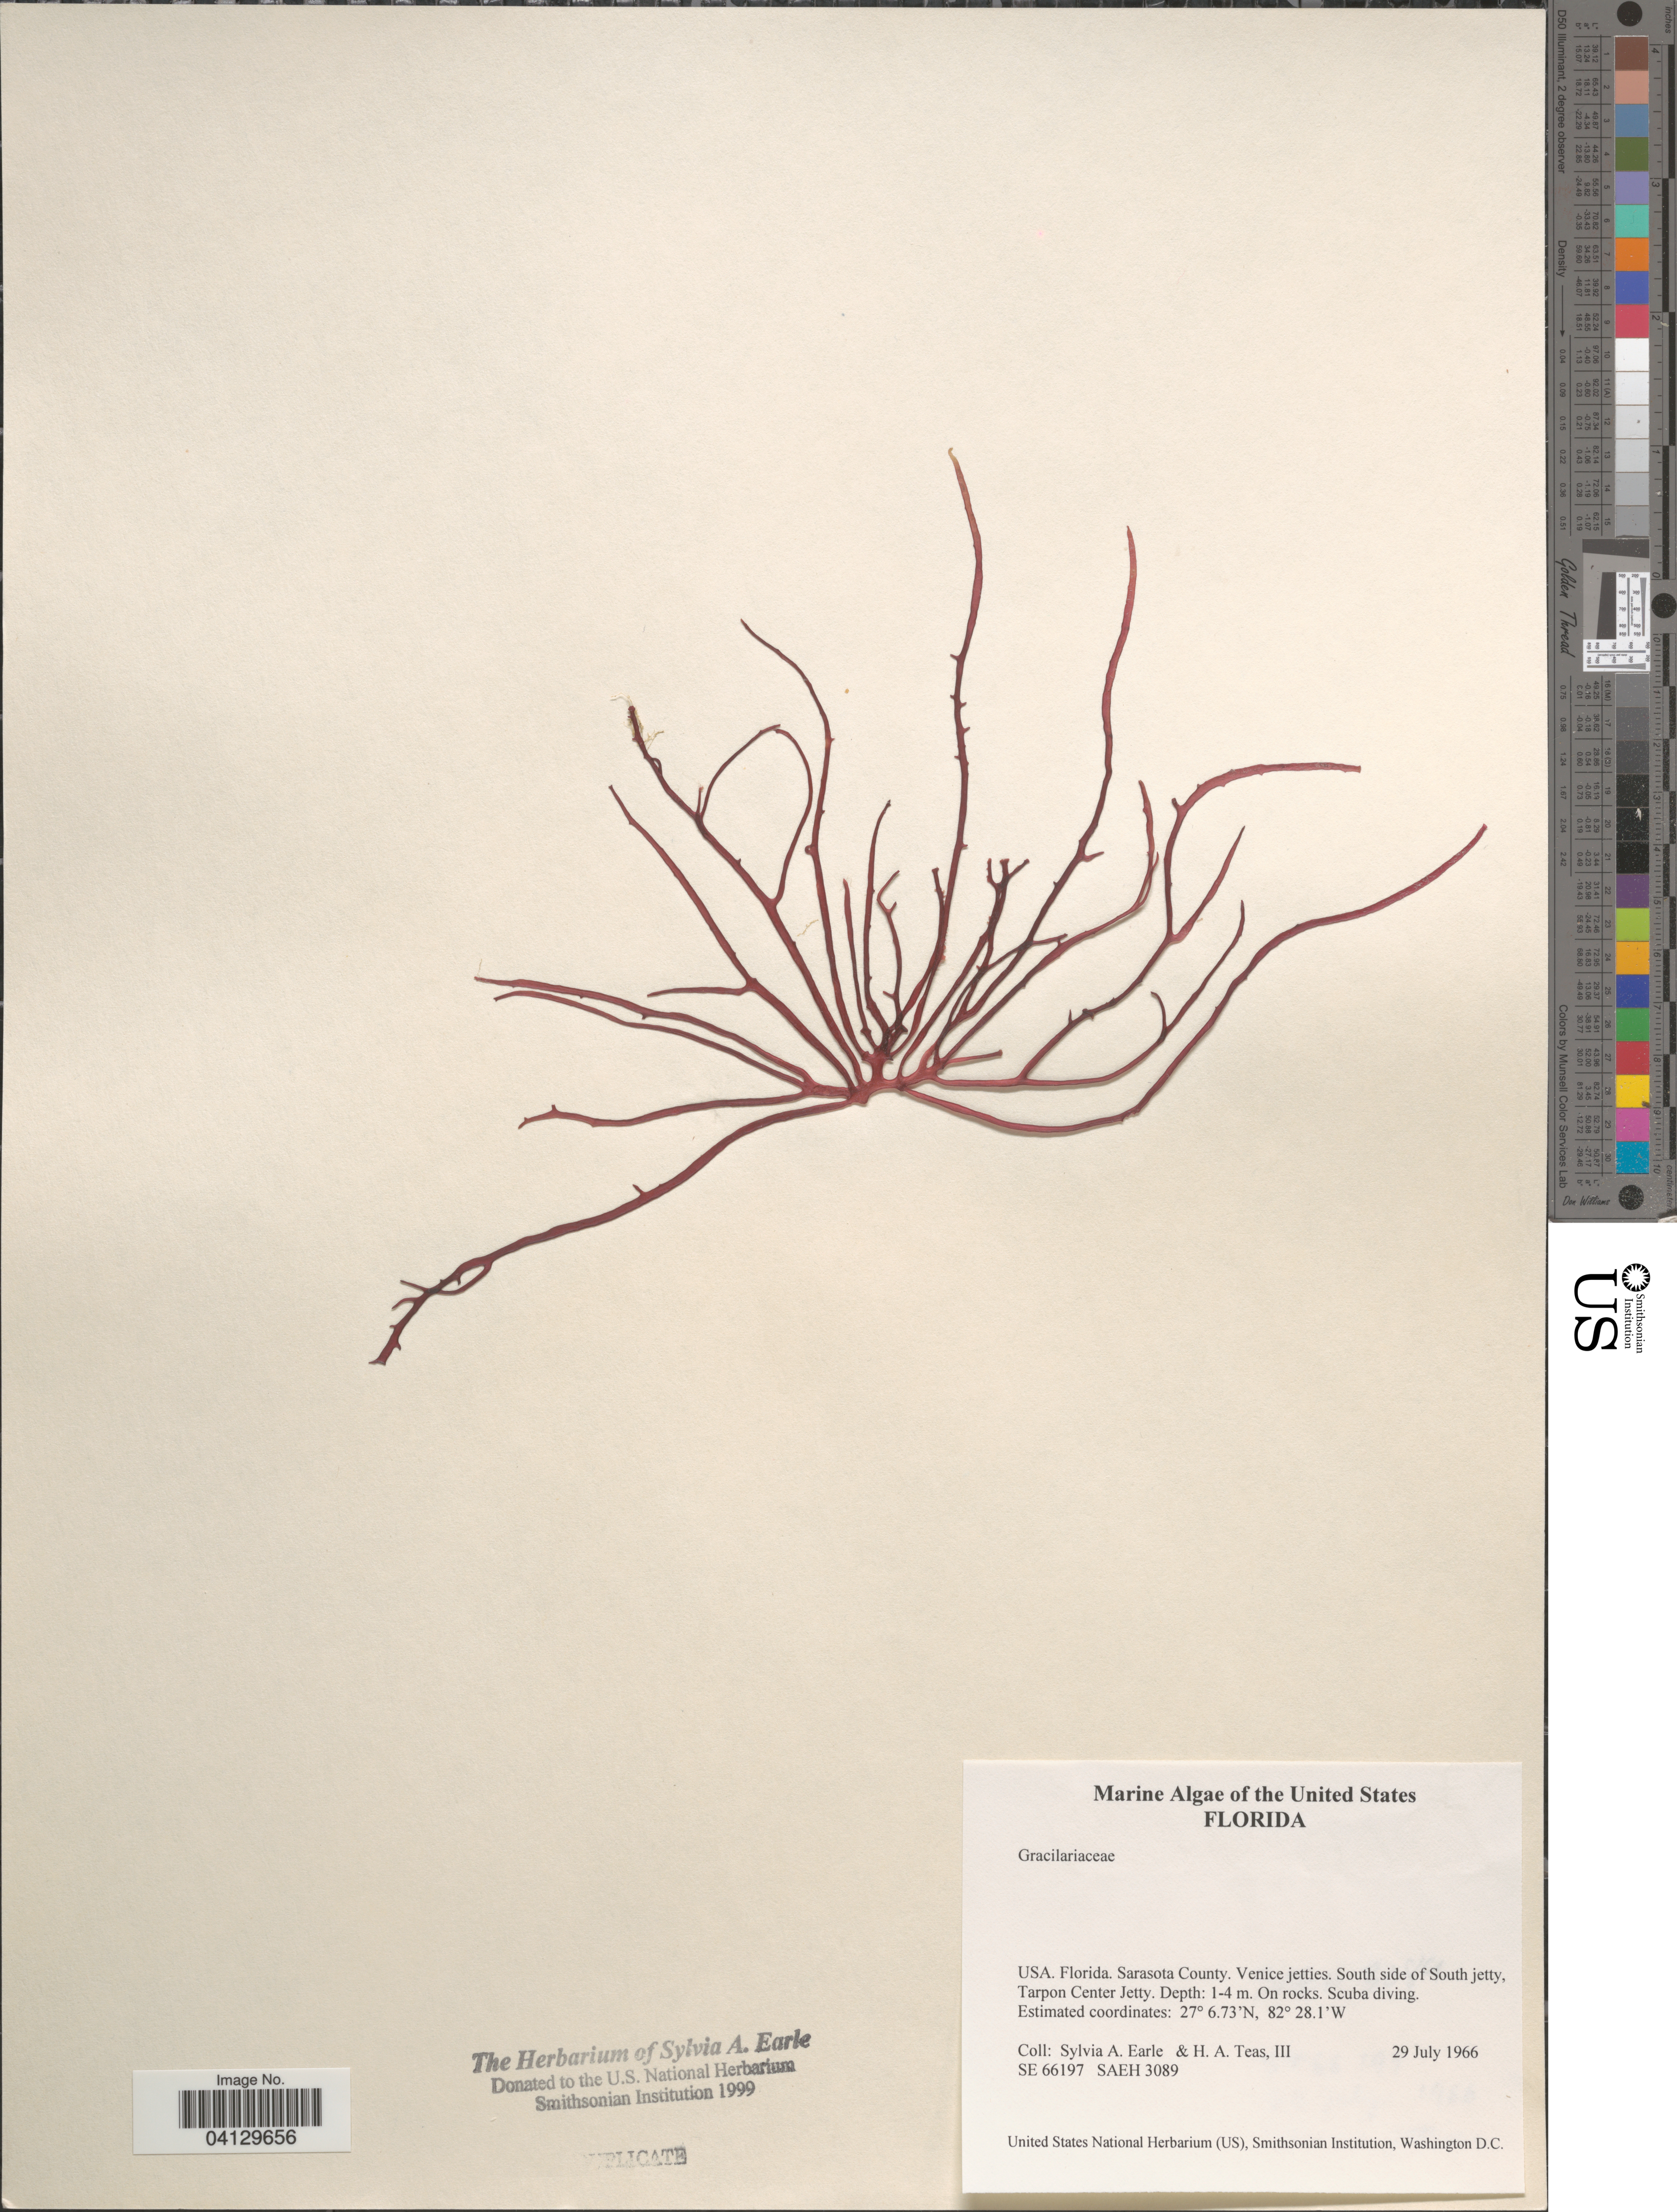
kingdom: Plantae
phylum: Rhodophyta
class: Florideophyceae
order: Corallinales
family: Corallinaceae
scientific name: Crustose Coralline Algae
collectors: S. A. Earle & H. Teas III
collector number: SE66197/SAEH3089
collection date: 1966-07-29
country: United States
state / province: Florida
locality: Sarasota County. Venice jetties. South side of South jetty, Tarpon Center Jetty.